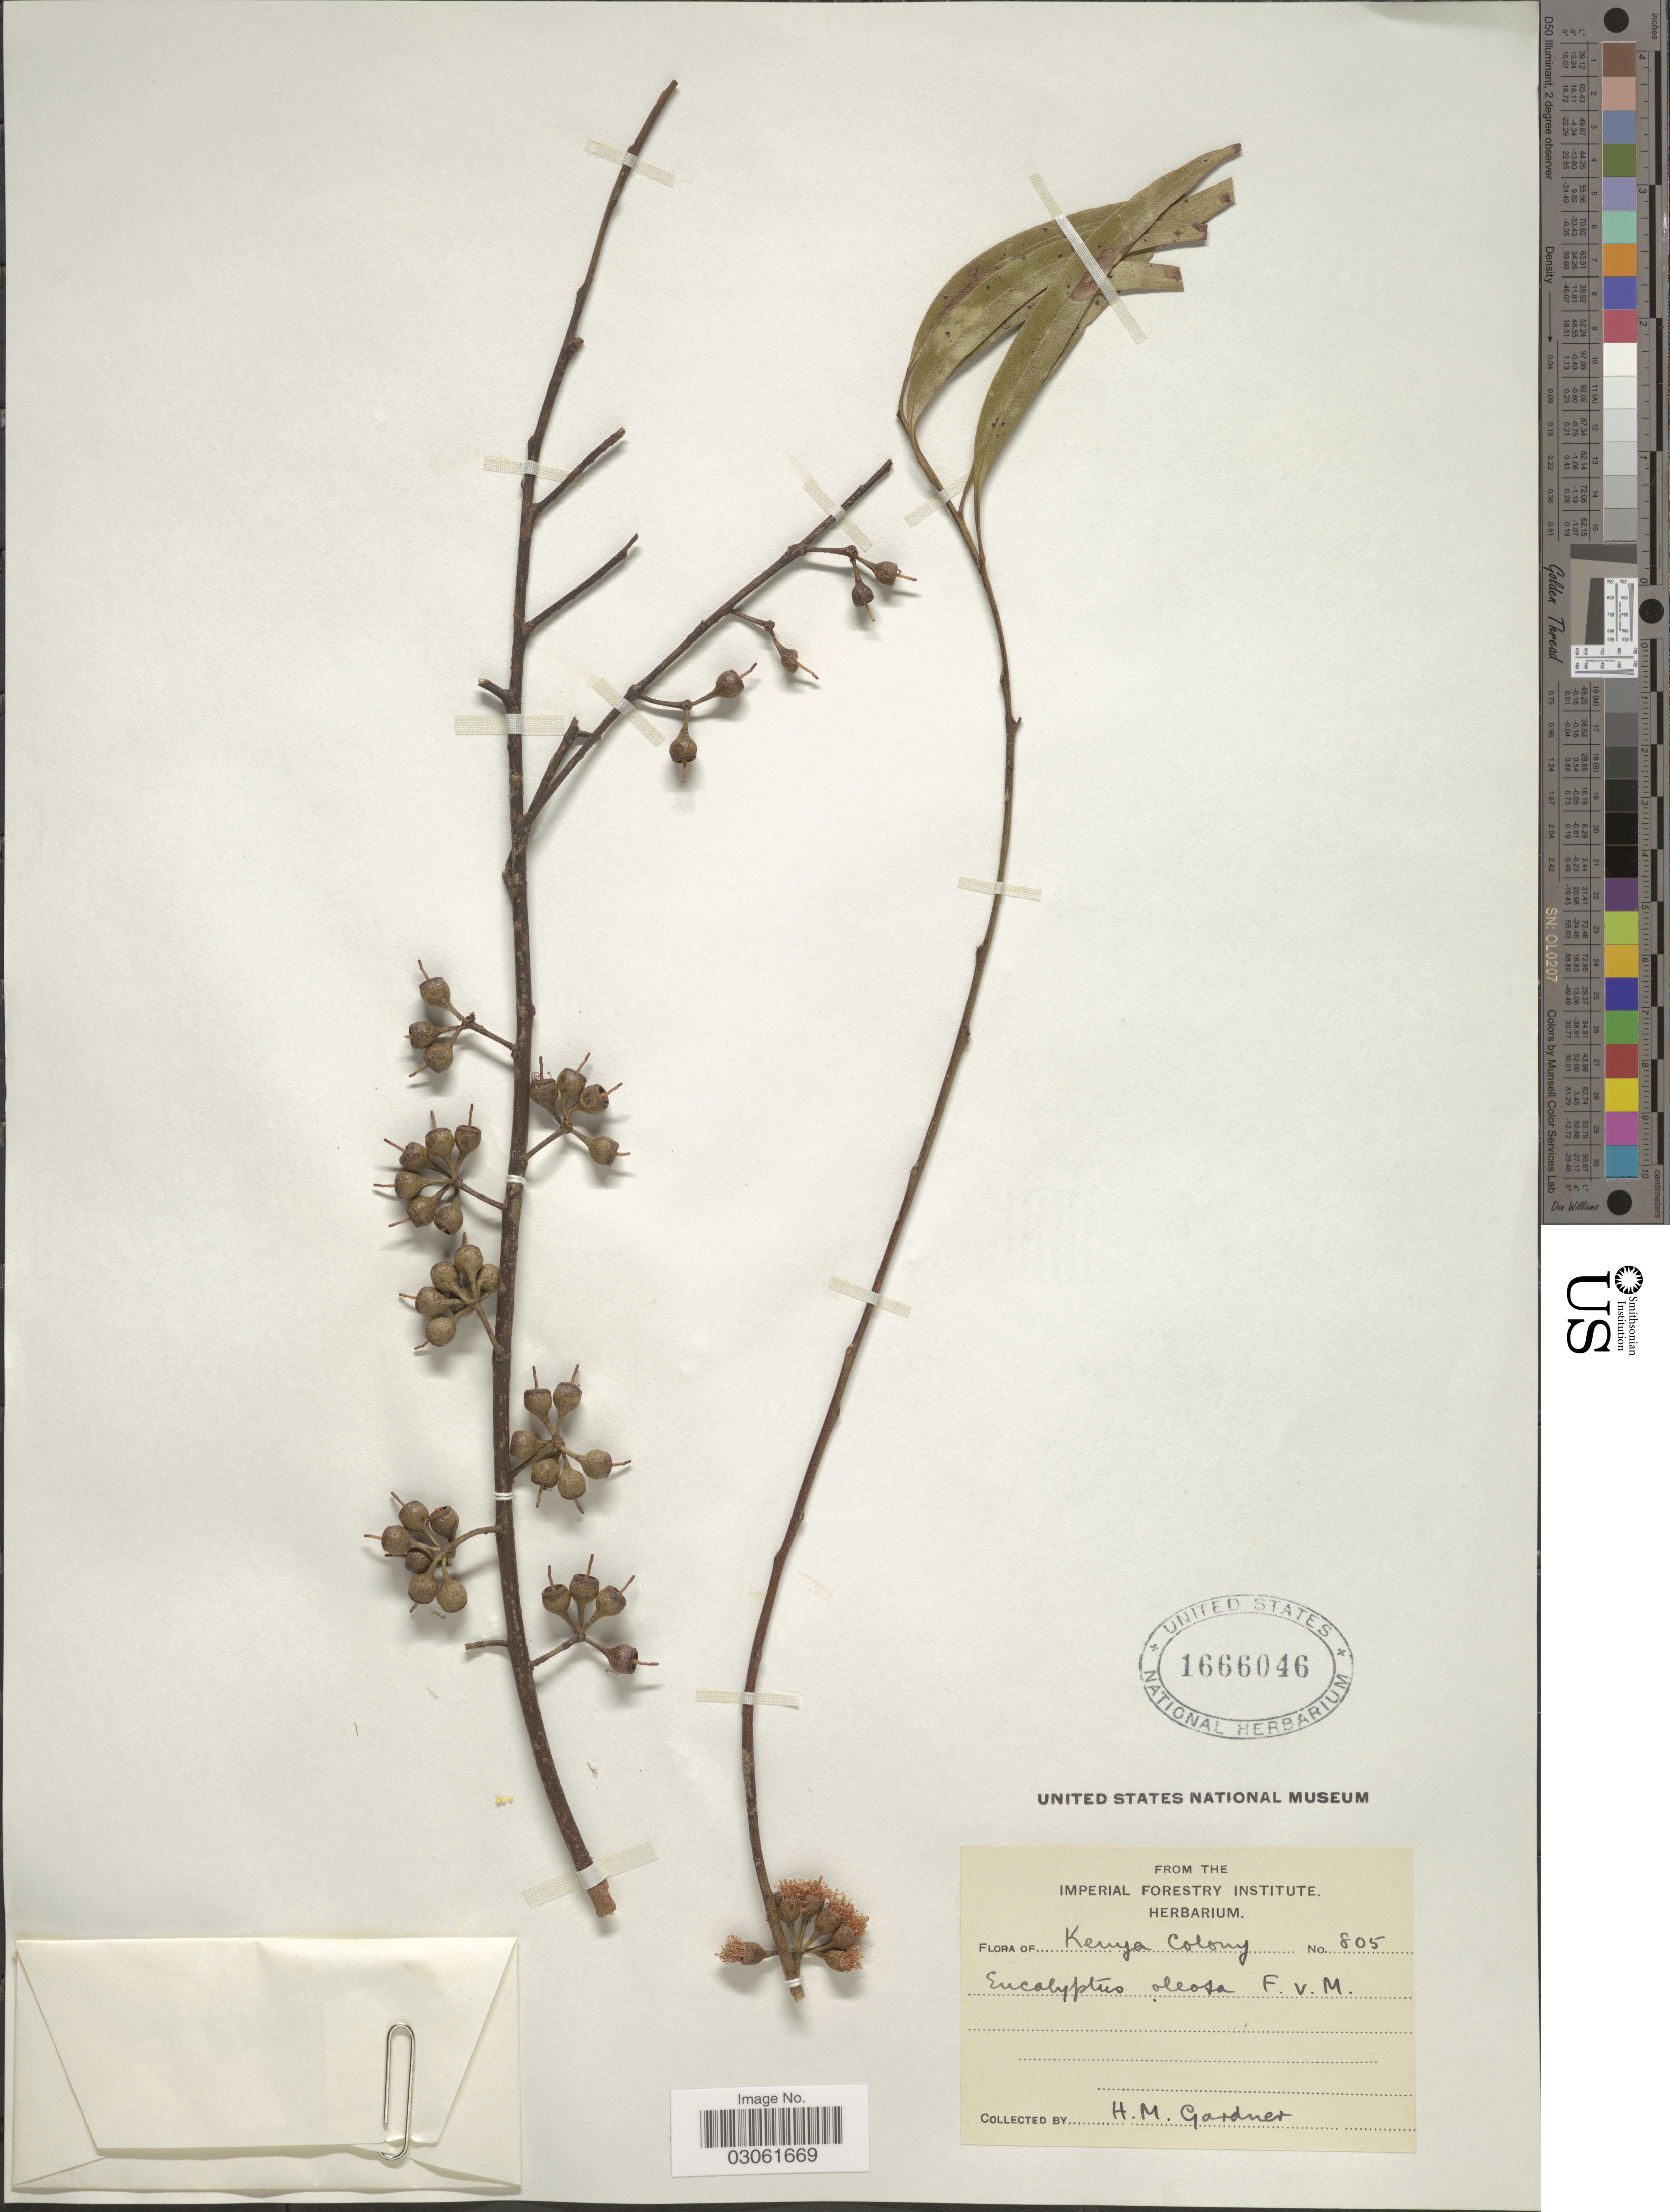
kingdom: Plantae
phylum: Tracheophyta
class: Magnoliopsida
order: Myrtales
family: Myrtaceae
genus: Eucalyptus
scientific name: Eucalyptus oleosa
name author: F. Muell. ex Miq.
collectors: H. M. Gardner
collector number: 805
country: Kenya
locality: Kenya Colony.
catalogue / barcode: US 1666046